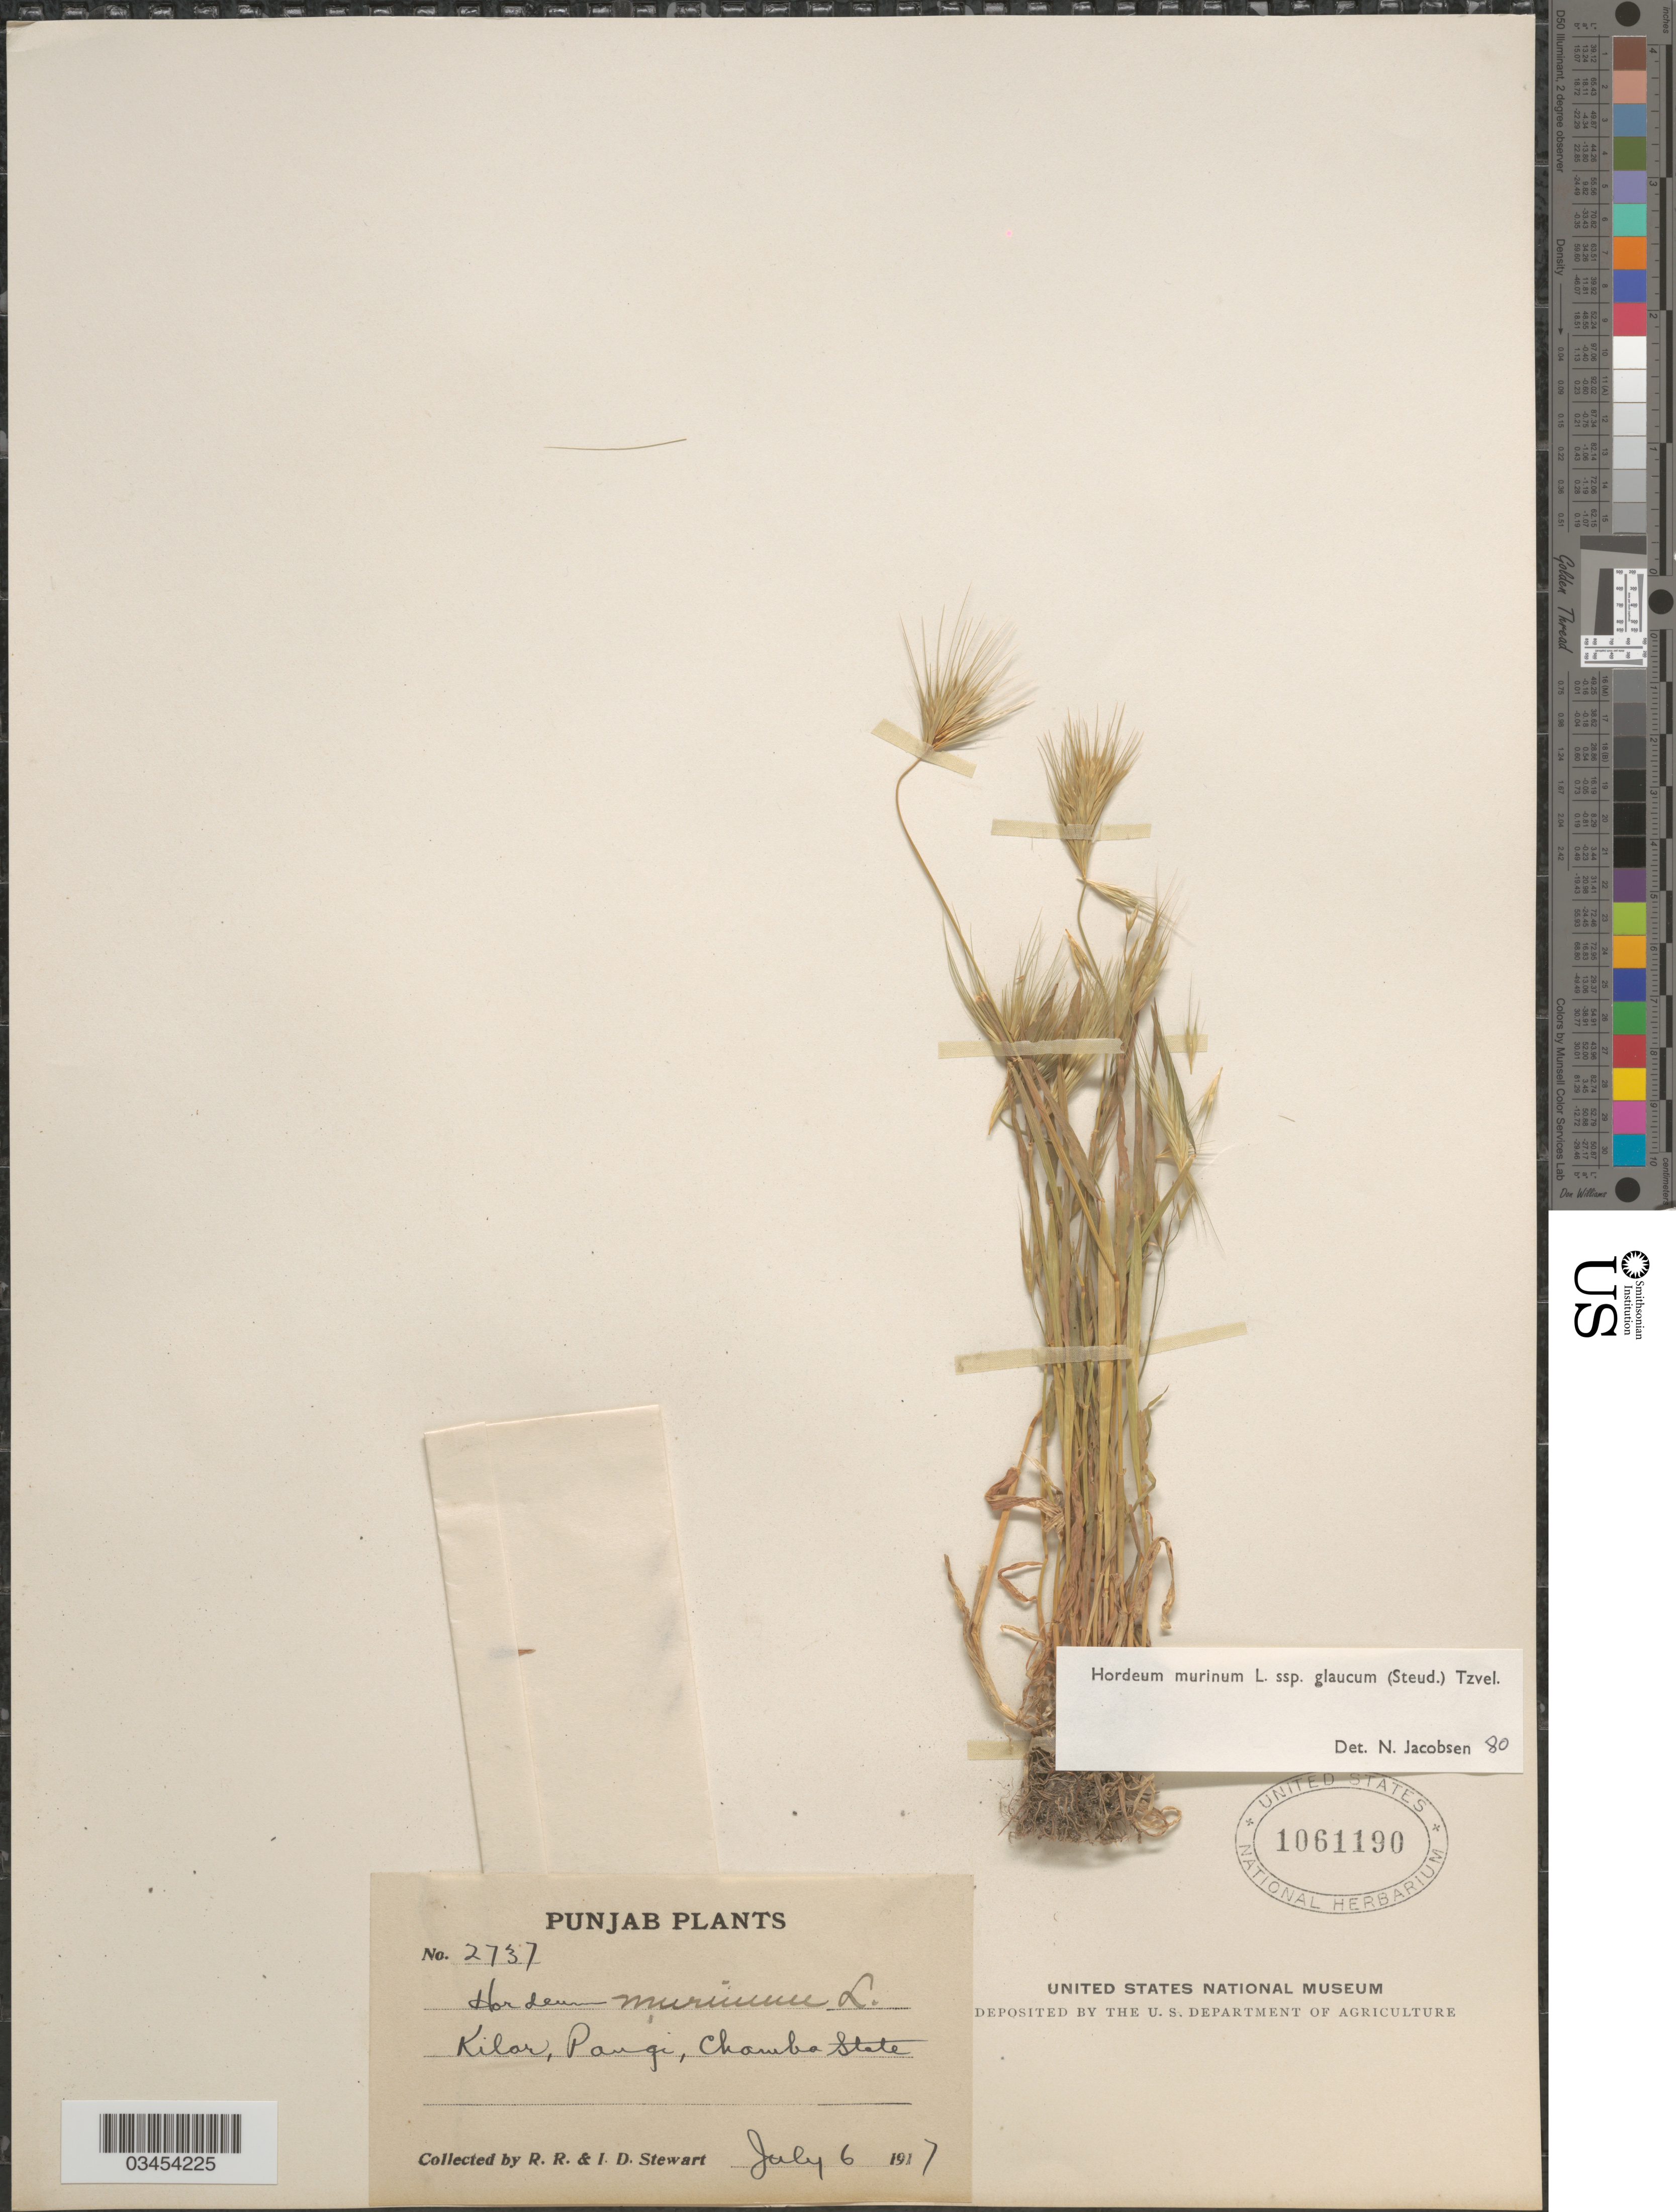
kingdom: Plantae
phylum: Tracheophyta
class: Liliopsida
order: Poales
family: Poaceae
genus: Hordeum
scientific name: Hordeum murinum subsp. glaucum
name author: (Steud.) Tzvelev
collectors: R. Stewart & I. Stewart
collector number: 2737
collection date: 1917-07-06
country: India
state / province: Punjab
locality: Kilar, Pangi, Chamba State.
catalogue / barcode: US 1061190